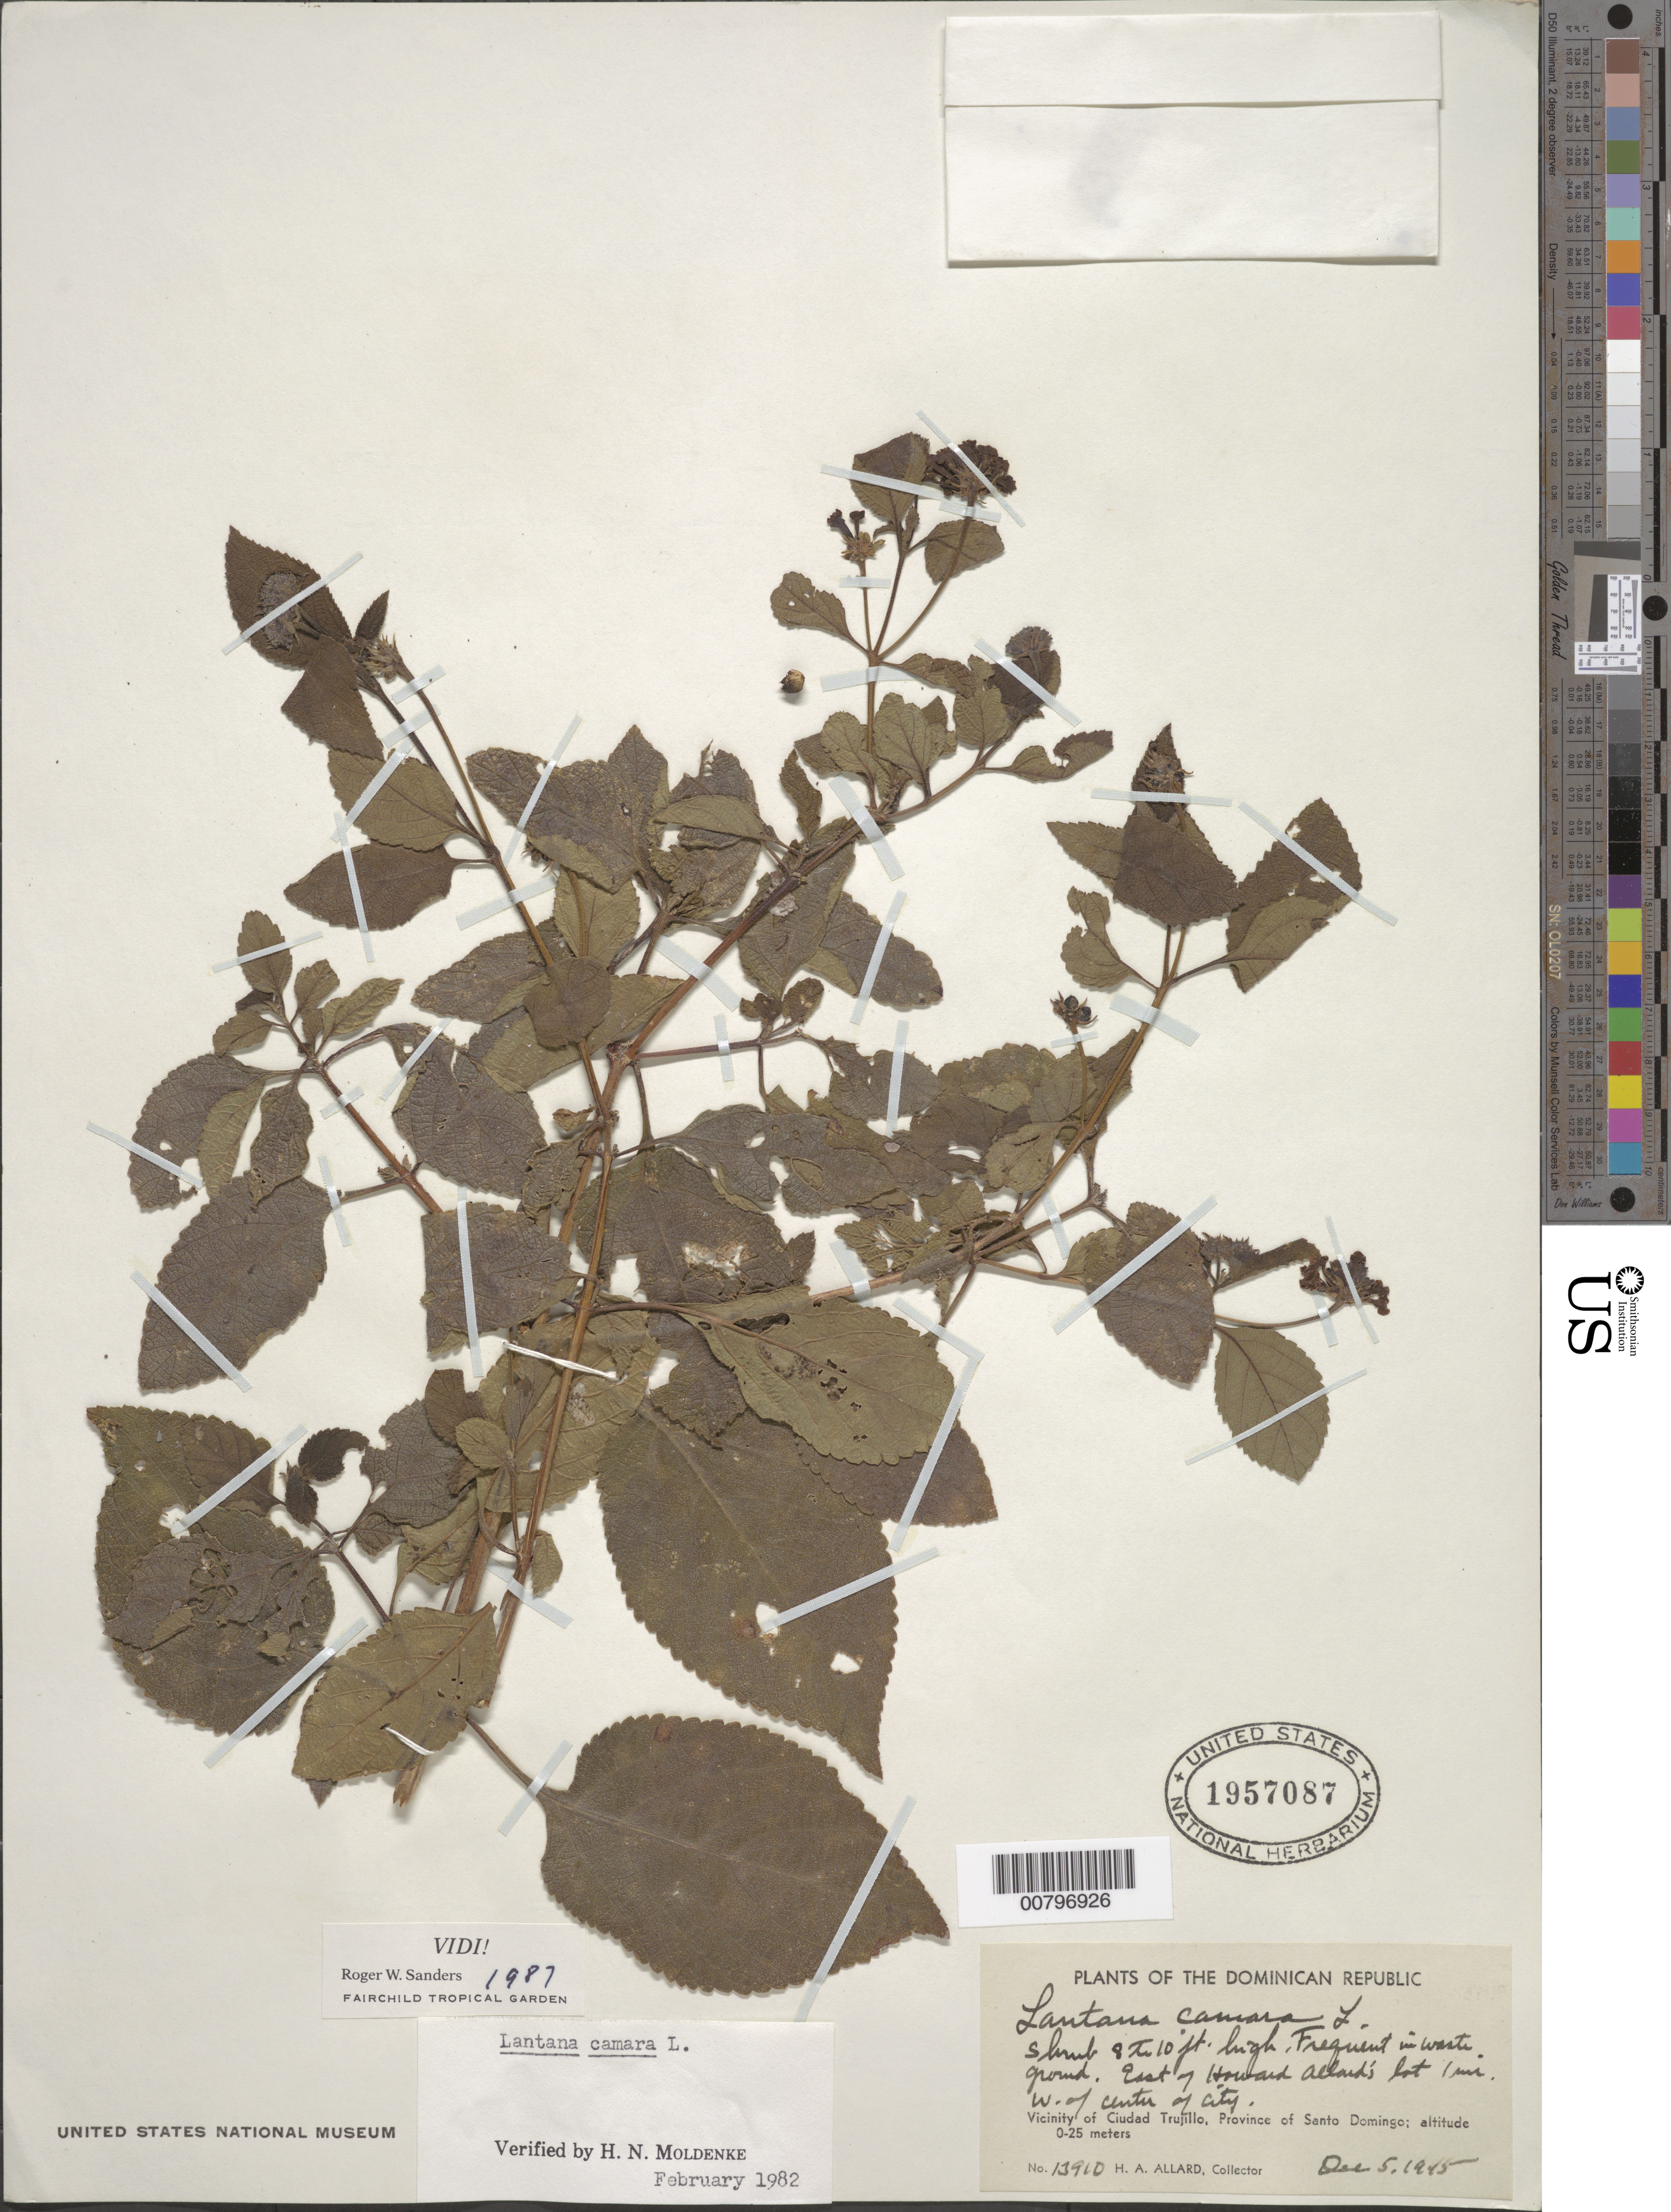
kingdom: Plantae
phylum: Tracheophyta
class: Magnoliopsida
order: Lamiales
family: Verbenaceae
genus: Lantana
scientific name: Lantana camara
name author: L.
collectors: H. A. Allard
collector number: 13910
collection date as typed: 05 Dec 1945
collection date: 1945-12-05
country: Dominican Republic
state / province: Distrito Nacional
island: Hispaniola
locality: Santo Domingo. East of Howard Allard's lot, 1 mi W of city center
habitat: Waste groung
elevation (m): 0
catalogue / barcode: US 1957087